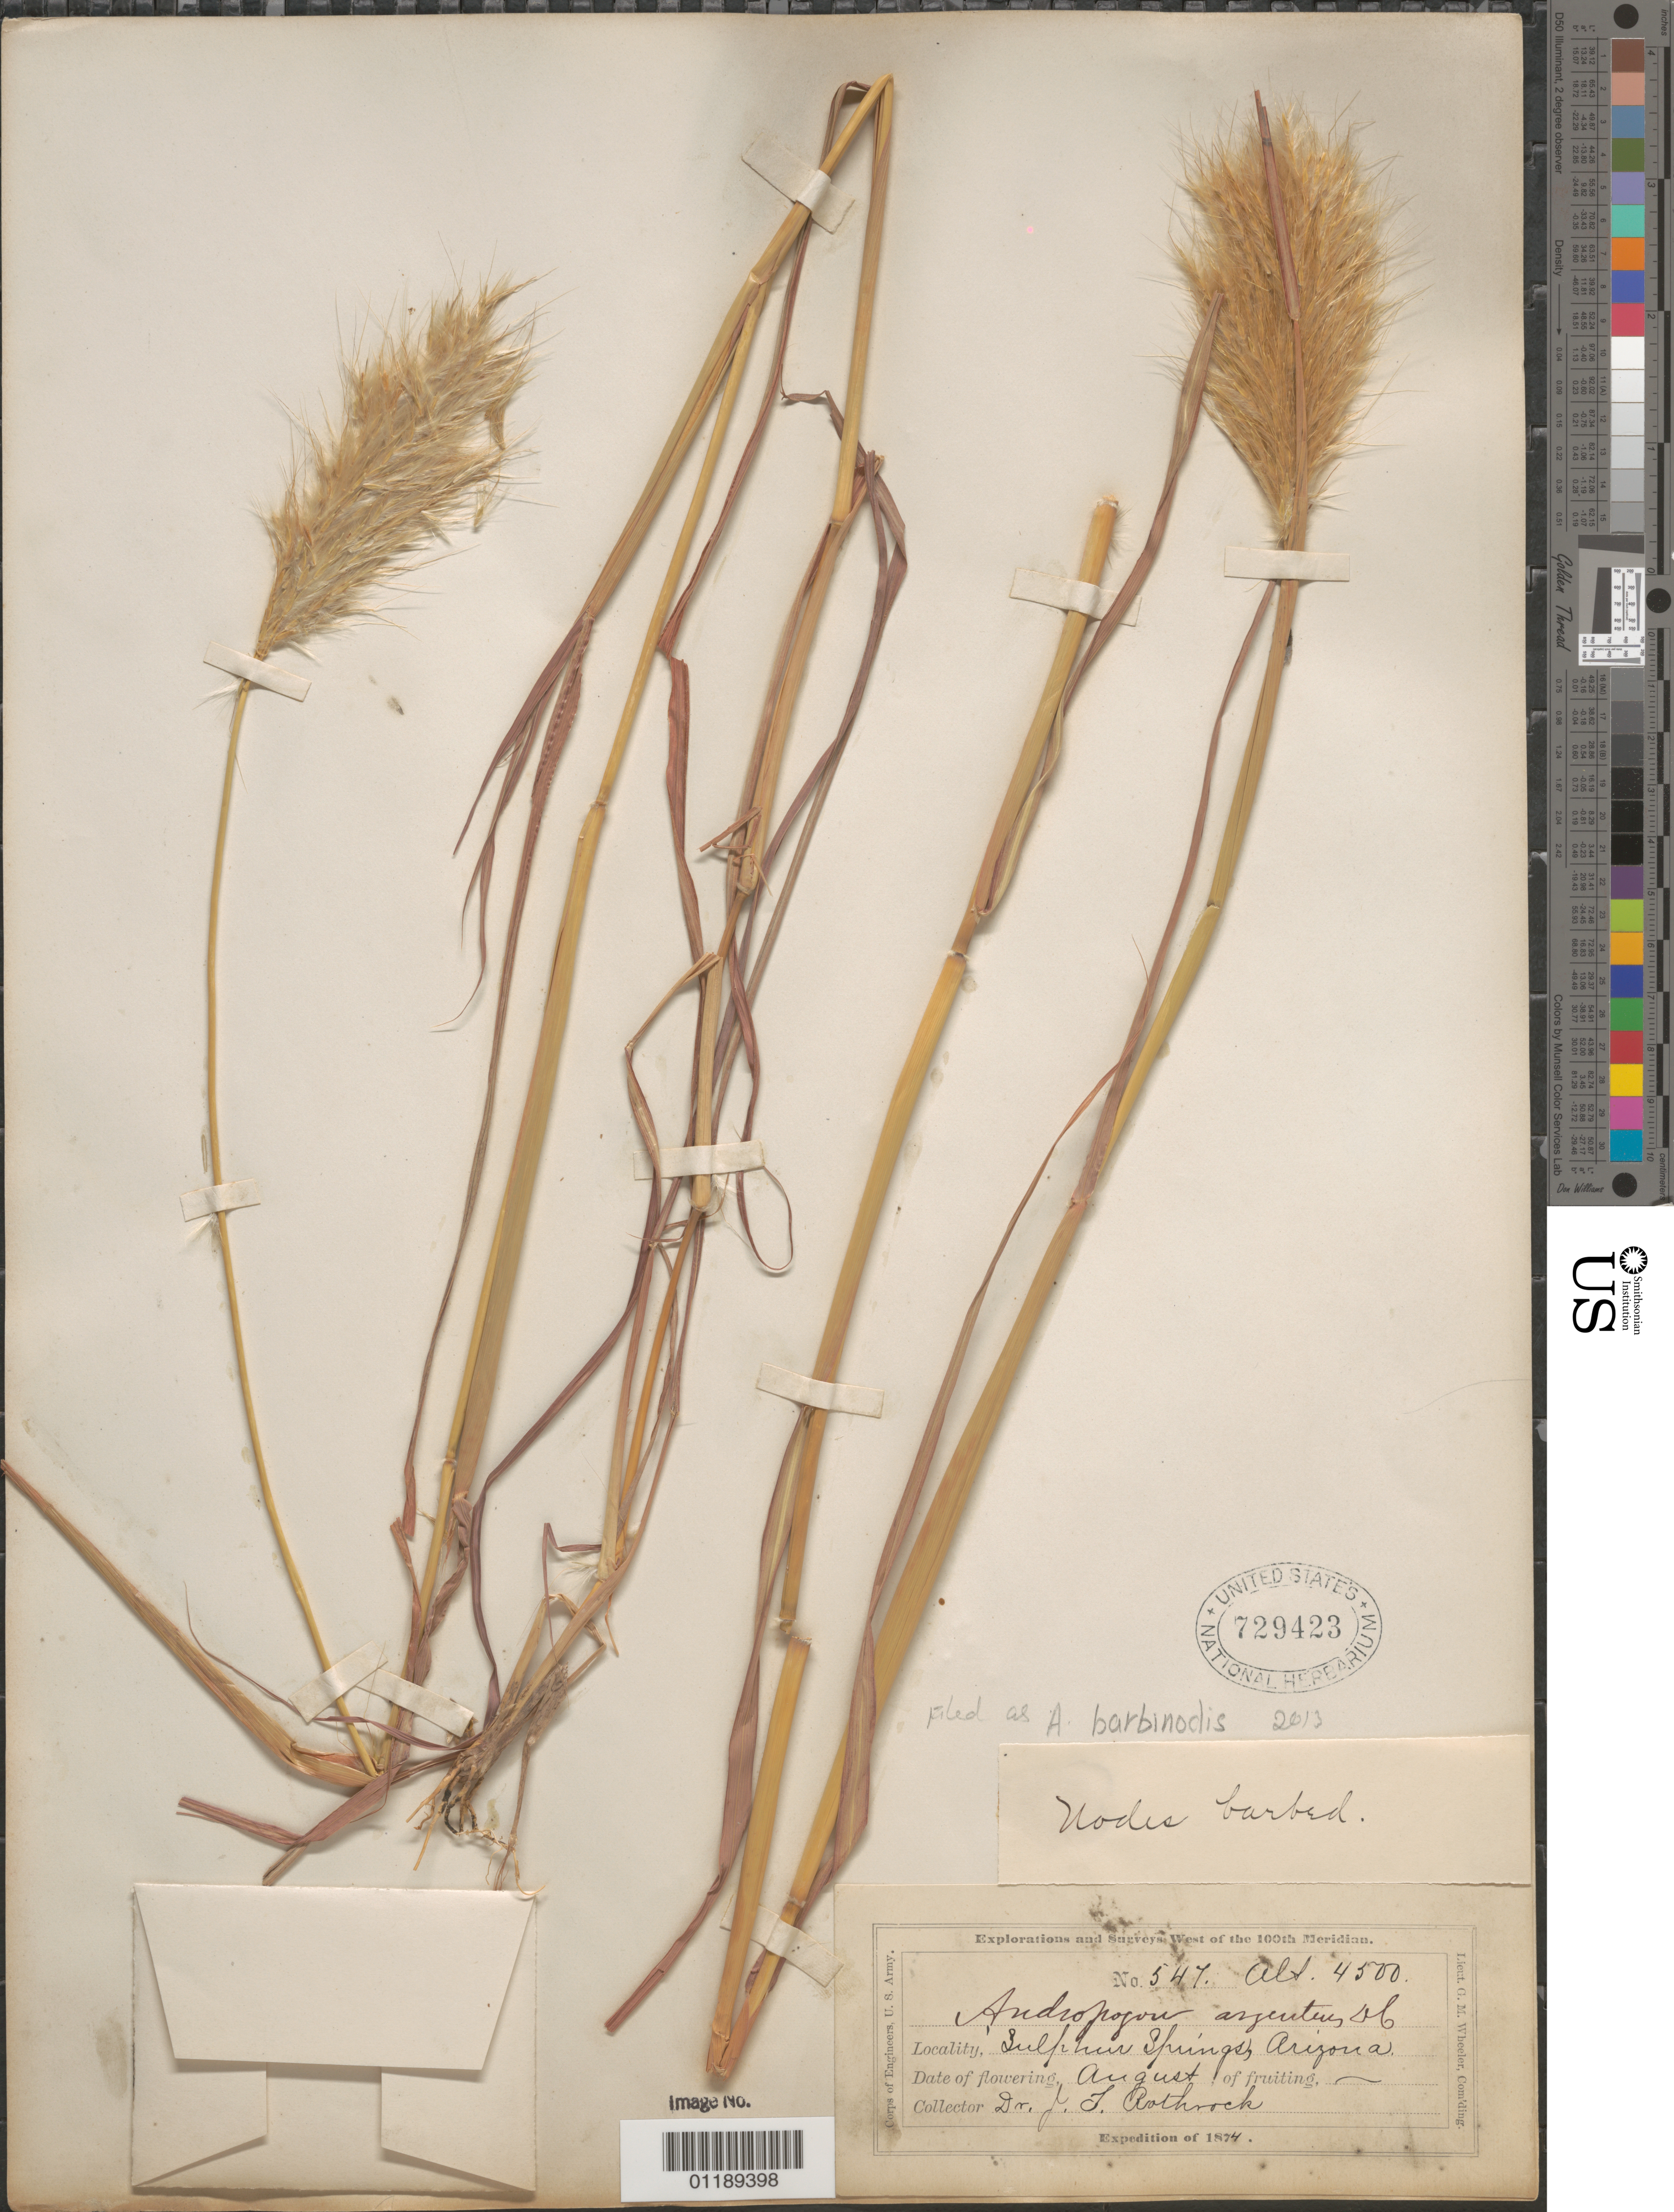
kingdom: Plantae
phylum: Tracheophyta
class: Liliopsida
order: Poales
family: Poaceae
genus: Andropogon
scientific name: Andropogon barbinodis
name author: Lag.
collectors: J. T. Rothrock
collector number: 547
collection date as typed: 1874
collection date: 1874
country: United States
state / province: Arizona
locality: Sulphur Springs.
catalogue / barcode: US 729423